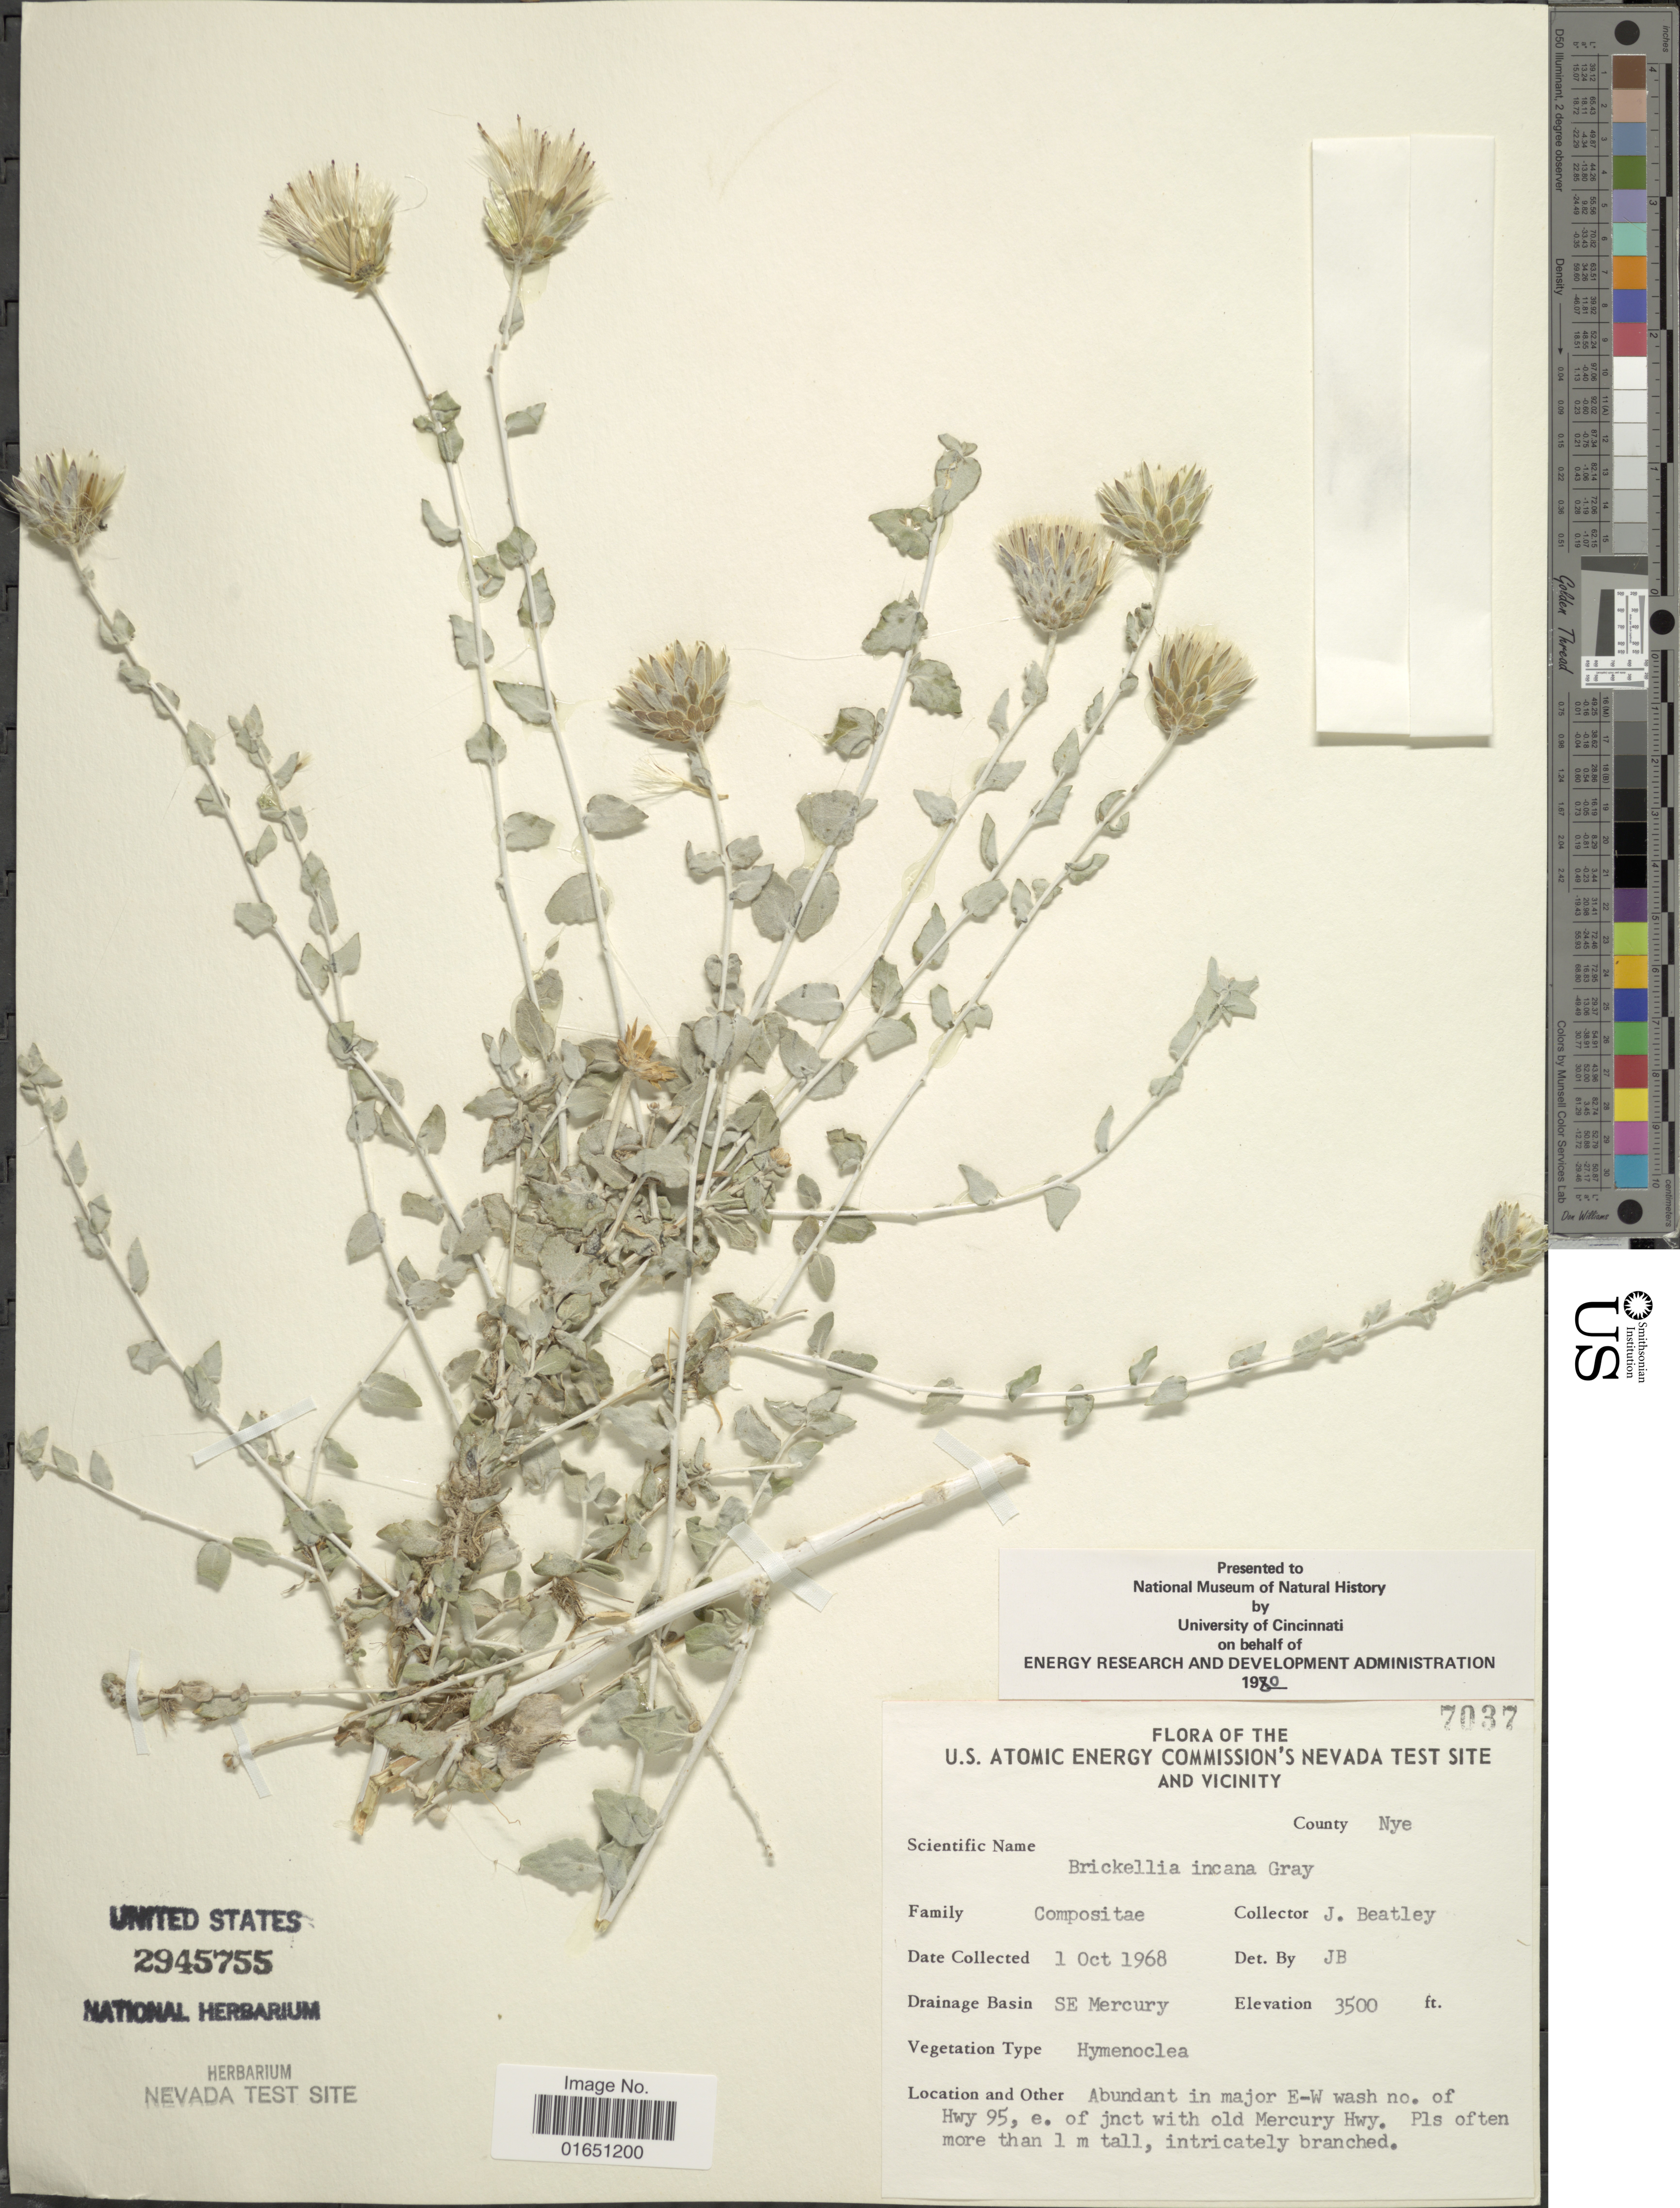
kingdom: Plantae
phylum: Tracheophyta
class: Magnoliopsida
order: Asterales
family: Asteraceae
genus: Brickellia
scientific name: Brickellia incana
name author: A. Gray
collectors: J. C. Beatley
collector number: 7037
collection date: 1968-10-01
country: United States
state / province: Nevada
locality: U. S. Atomic Energy Commission's Nevada Test Site and VicinityCounty Nye, Drainage Basin: SE Mercury, Abundant in major E-W wash no. of Hwy 95, e. of jnct with old Mercury Hwy.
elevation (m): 1067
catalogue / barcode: US 2945755